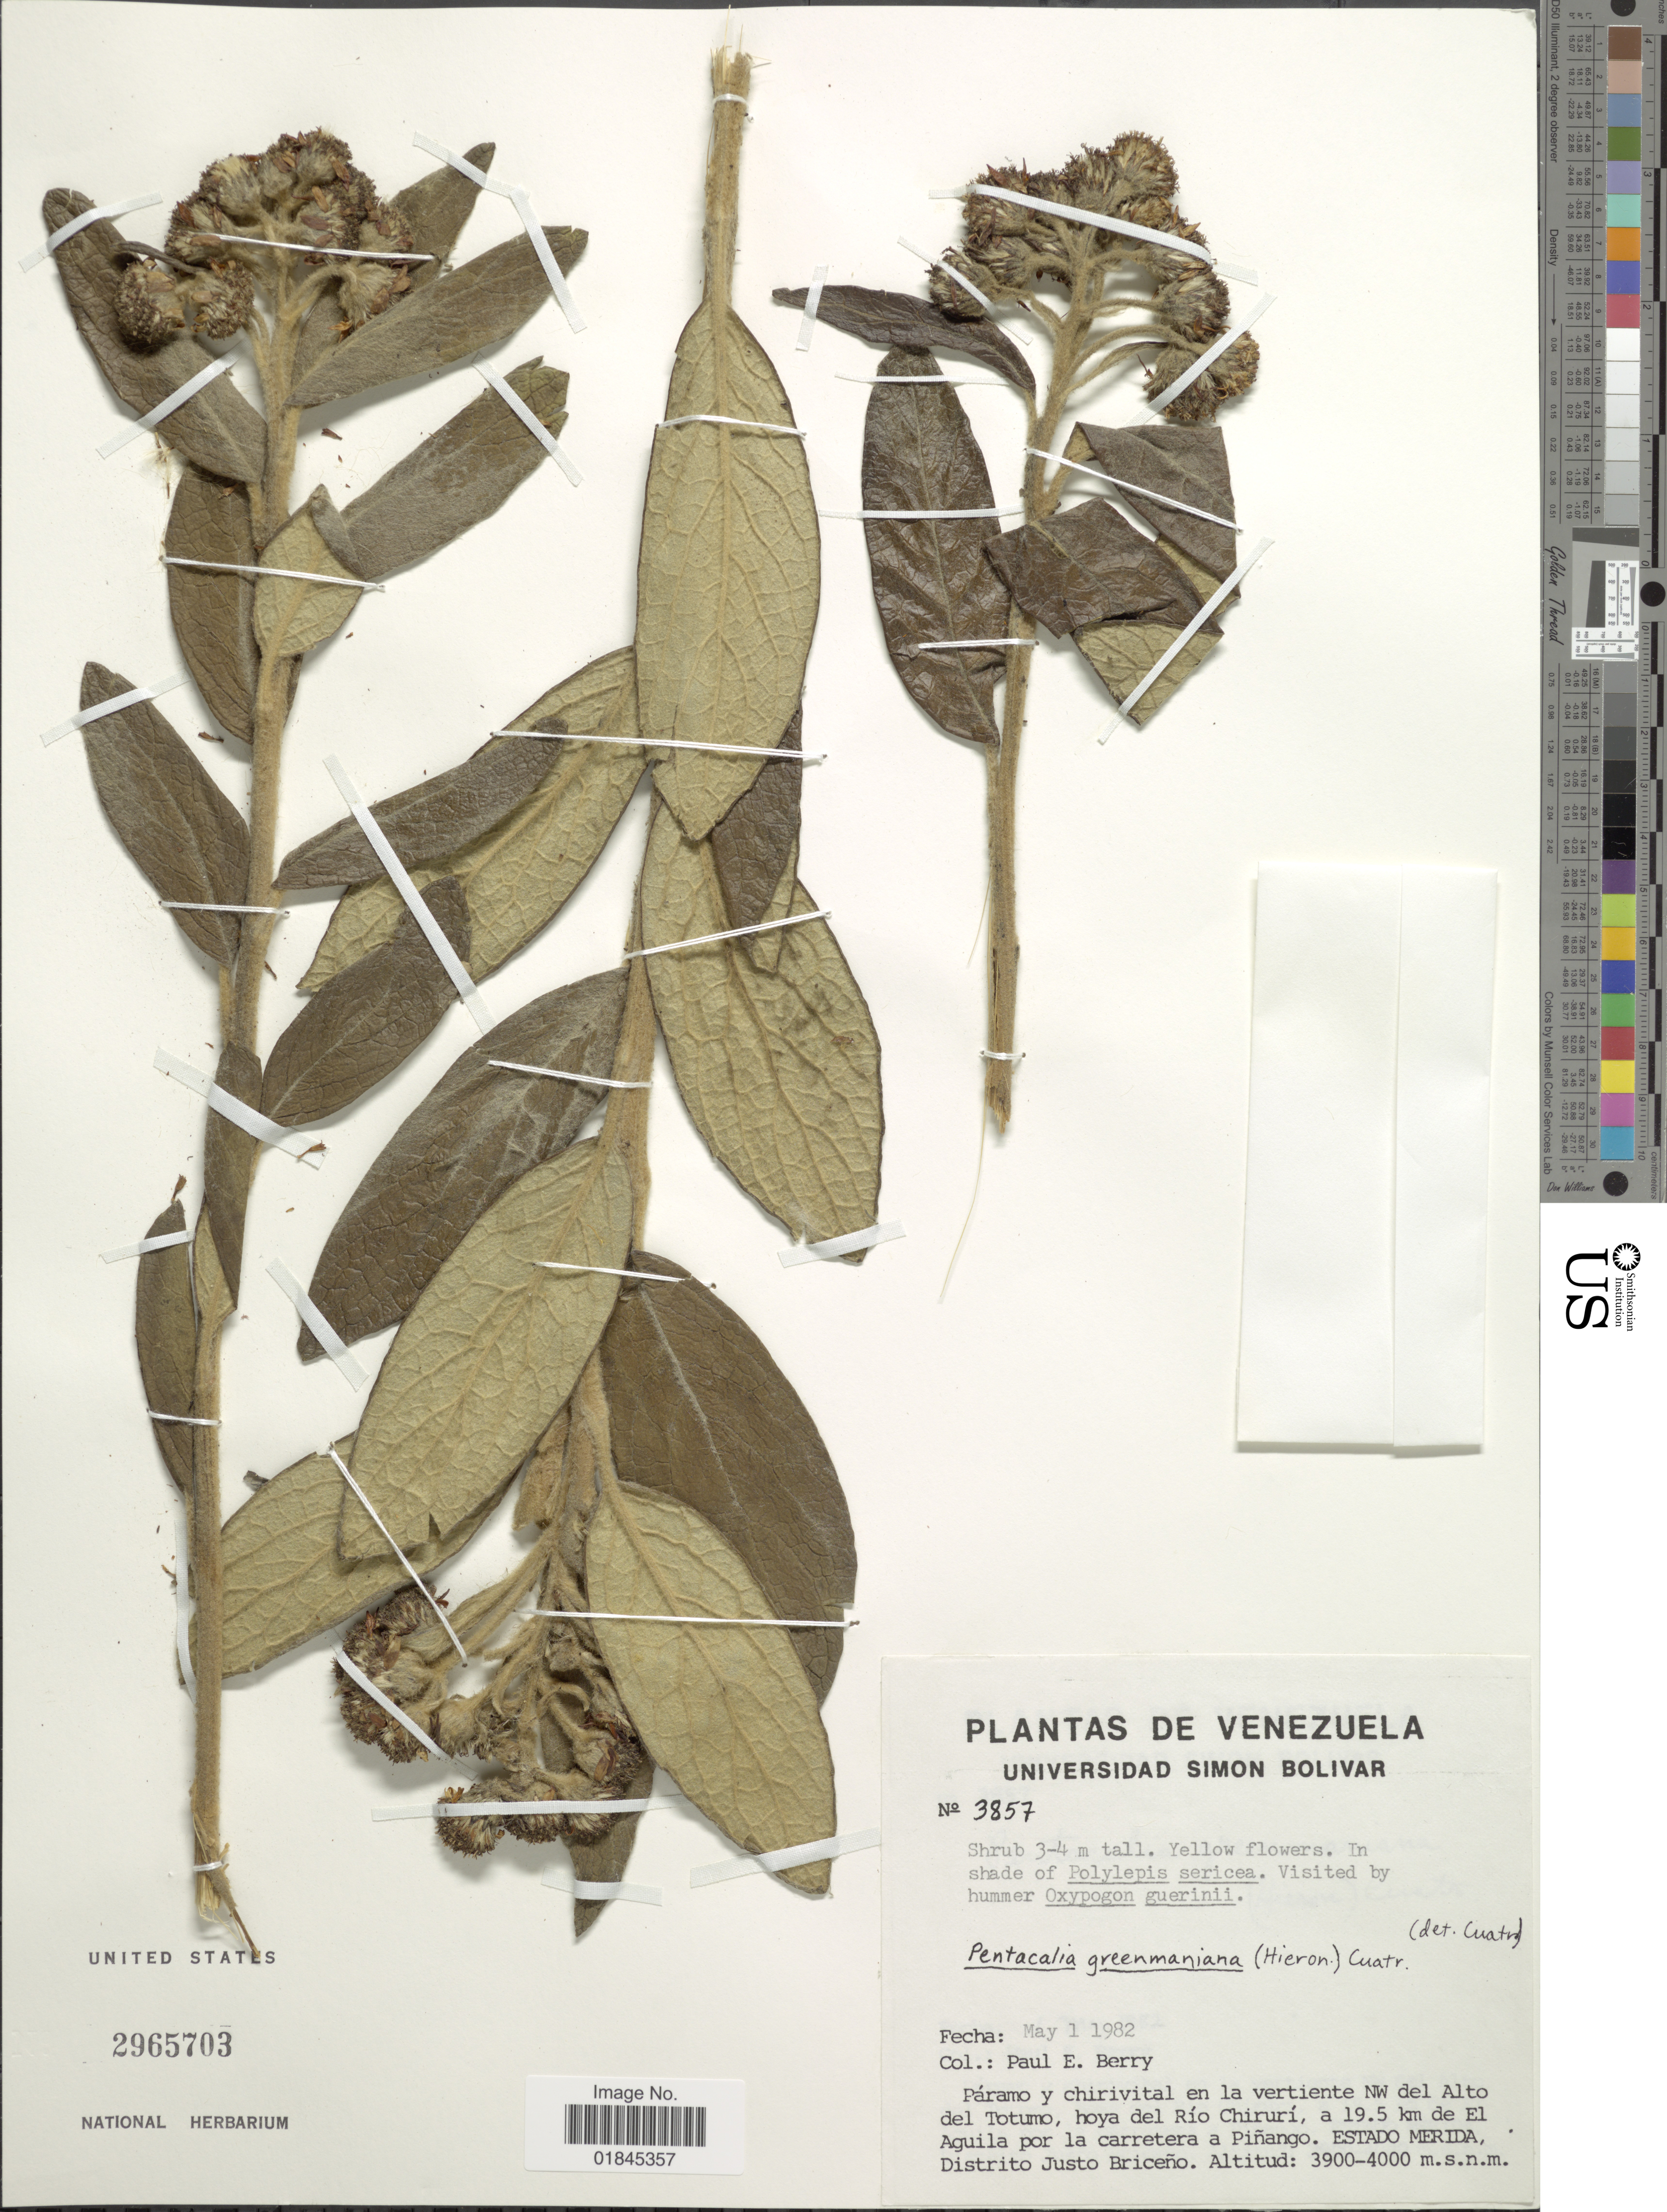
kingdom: Plantae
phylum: Tracheophyta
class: Magnoliopsida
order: Asterales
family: Asteraceae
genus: Pentacalia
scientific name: Pentacalia greenmaniana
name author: (Hieron.) Cuatrec.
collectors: P. E. Berry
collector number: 3857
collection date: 1982-05-01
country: Venezuela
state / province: Mérida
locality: Páramo y chirivital en la vertiente NW del Alto delk Totumo, hoya del Río Chirurí, a 19.5 km de El Aguila por la carretera a Piñango. Estado Merida, Distrito Justo Briceño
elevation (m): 3900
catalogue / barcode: US 2965703